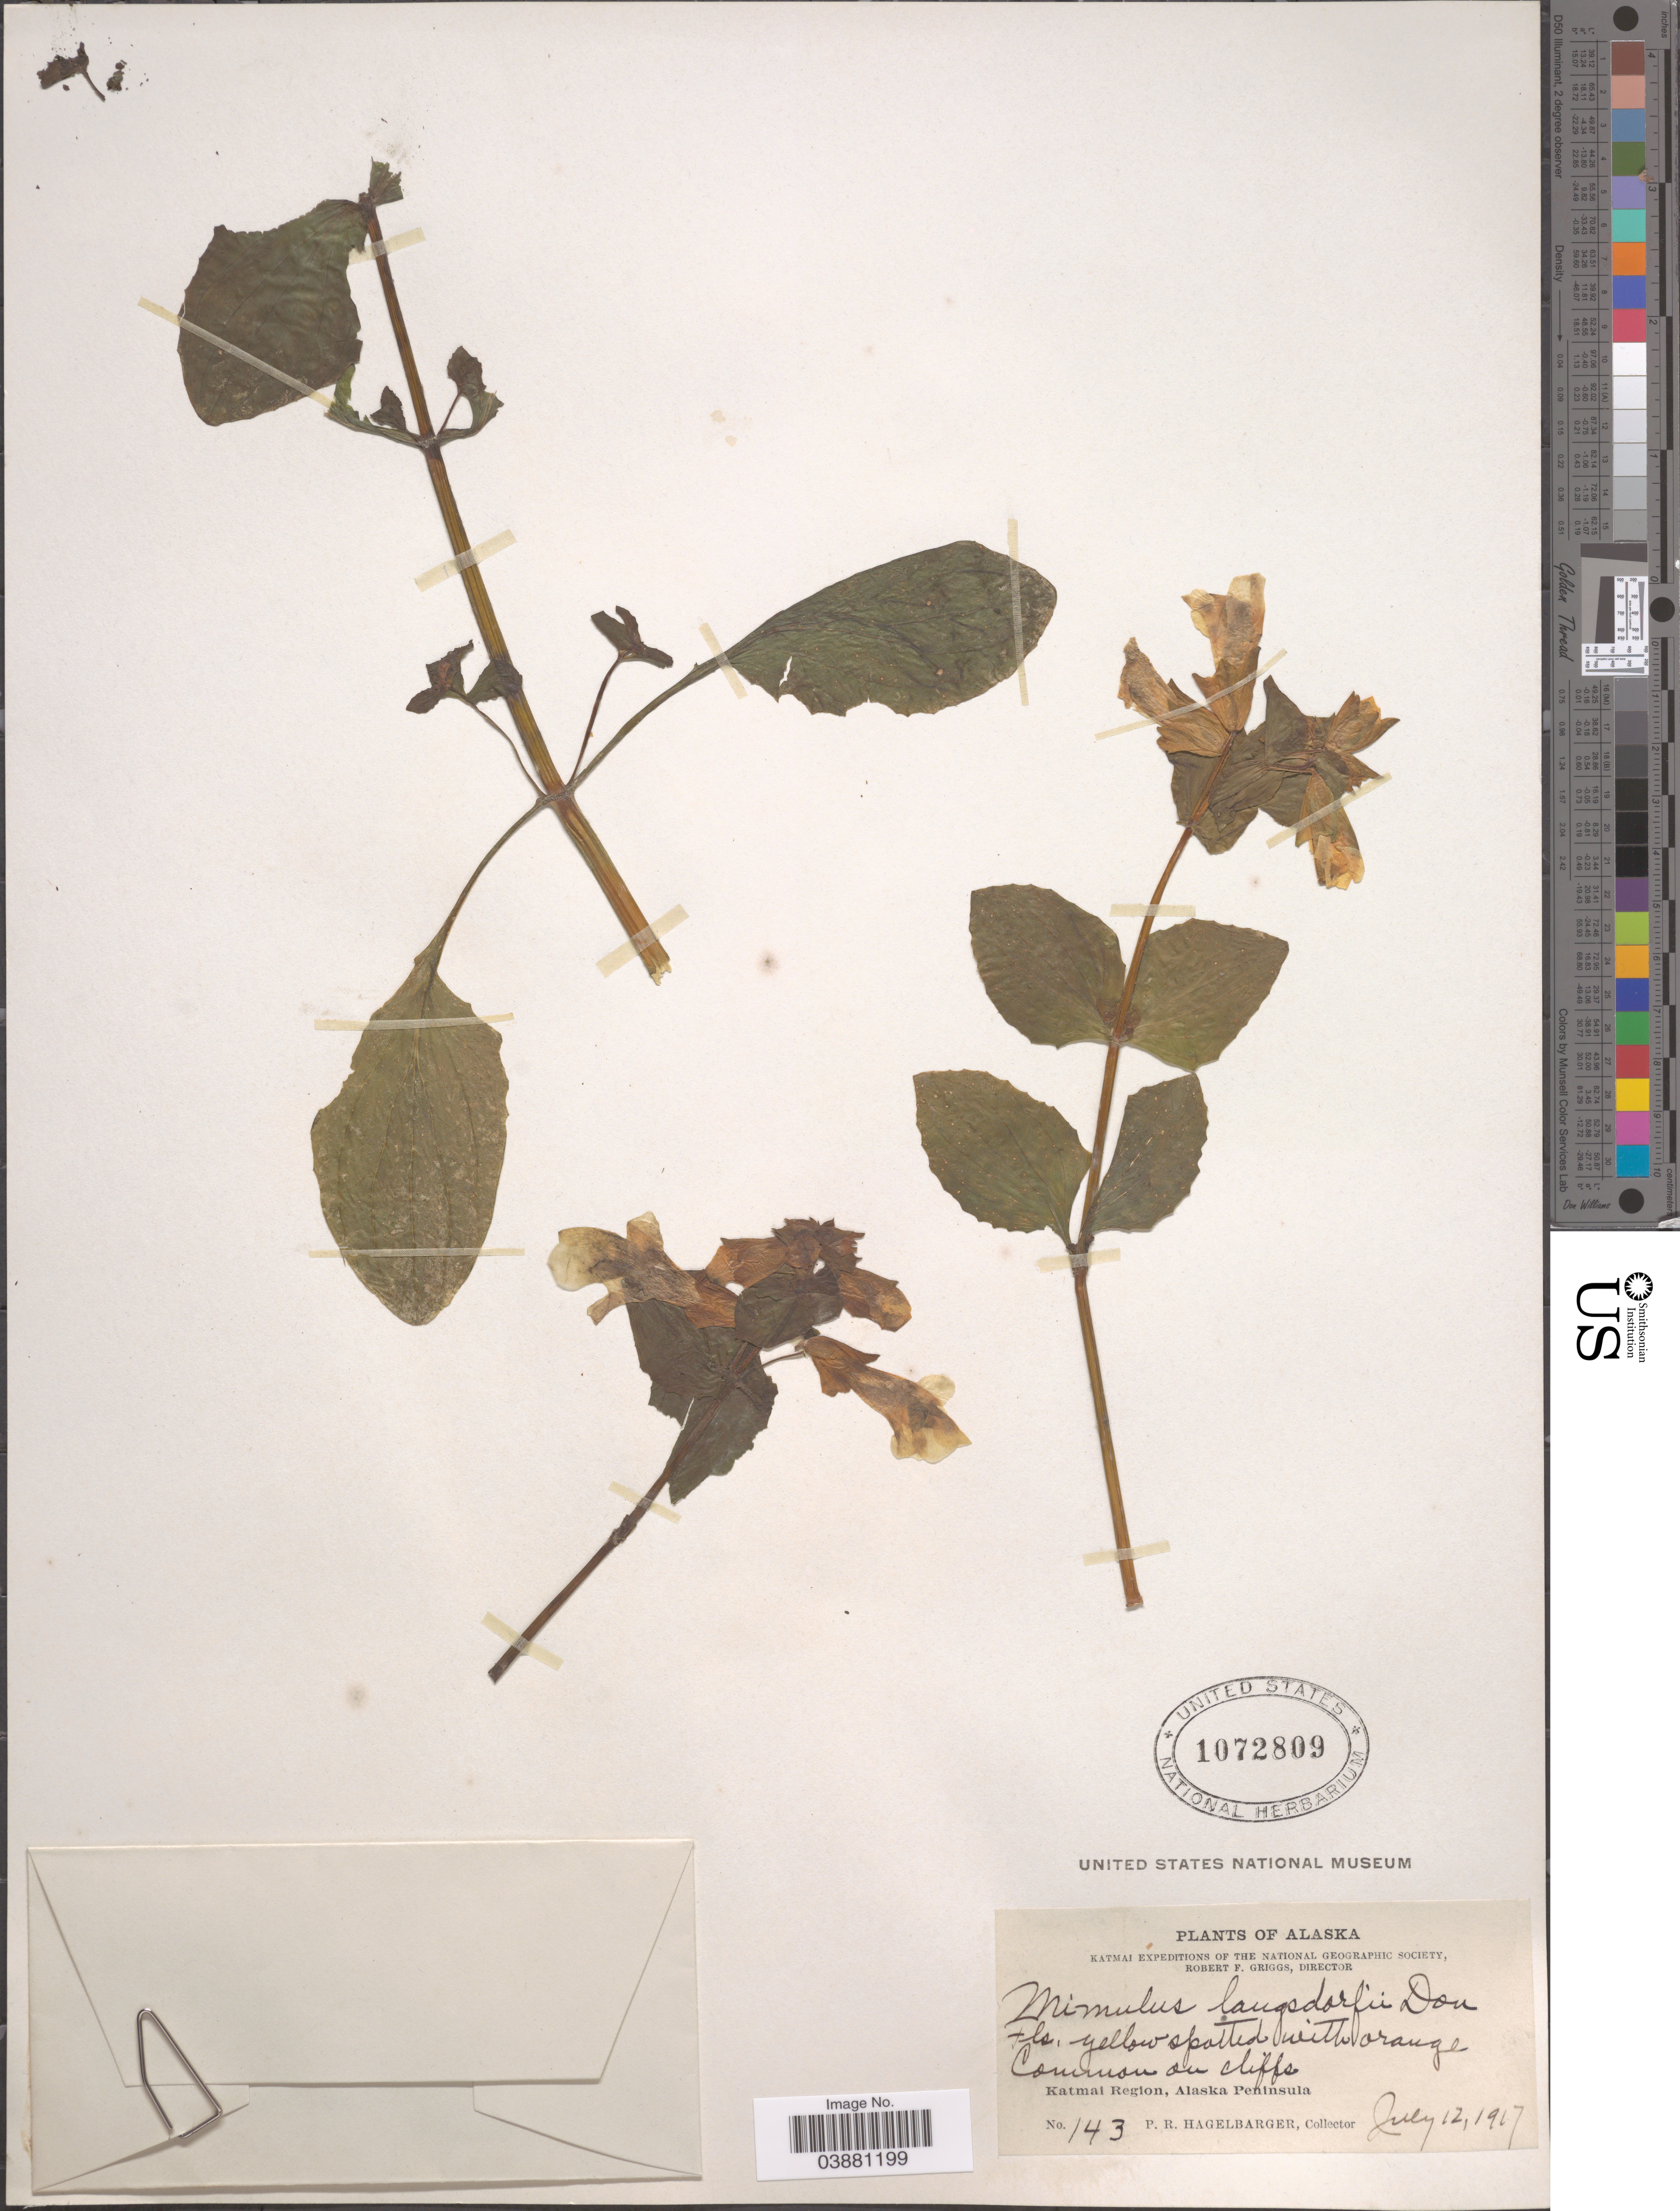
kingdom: Plantae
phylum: Tracheophyta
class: Magnoliopsida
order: Lamiales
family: Phrymaceae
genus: Mimulus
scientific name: Mimulus guttatus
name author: DC.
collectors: P. Hagelbarger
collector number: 143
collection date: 1917-07-12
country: United States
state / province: Alaska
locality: Katmai Region, Alaska Peninsula.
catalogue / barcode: US 1072809